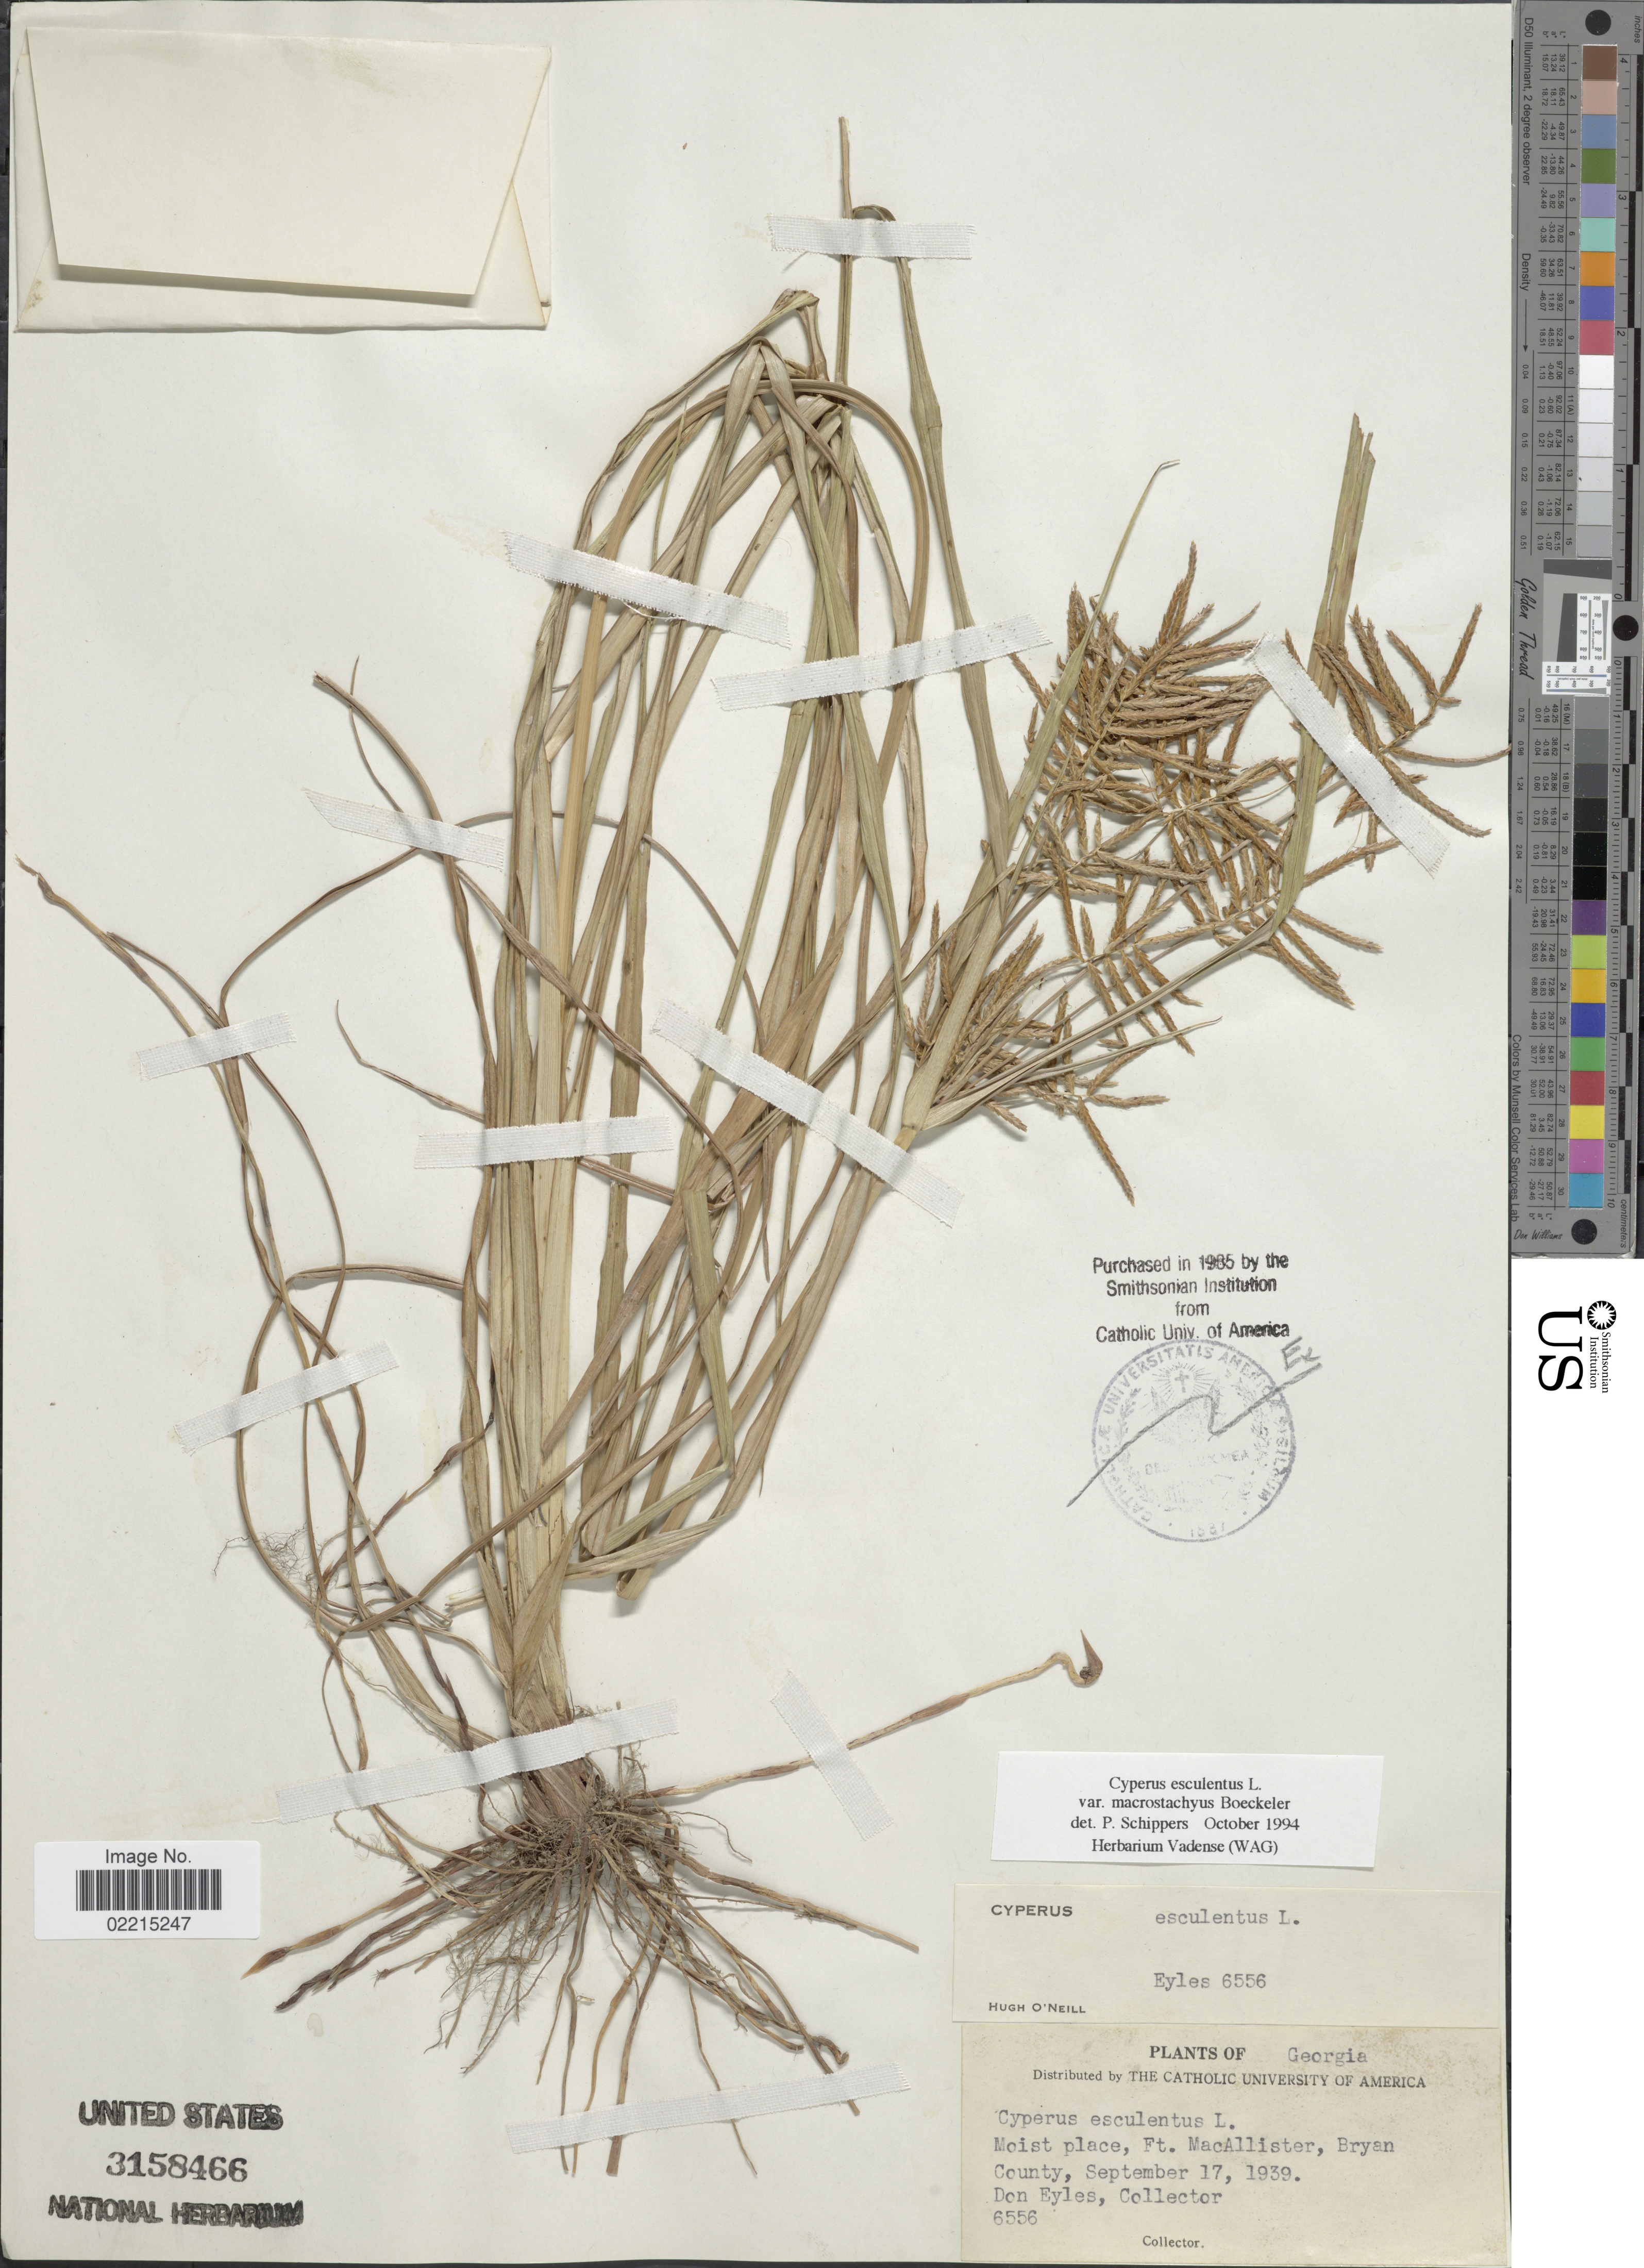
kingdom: Plantae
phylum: Tracheophyta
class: Liliopsida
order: Poales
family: Cyperaceae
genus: Cyperus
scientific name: Cyperus esculentus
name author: L.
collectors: D. Eyles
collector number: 6556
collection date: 1939-09-17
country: United States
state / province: Georgia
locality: Ft. MacAllister, Bryan County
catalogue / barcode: US 3158466